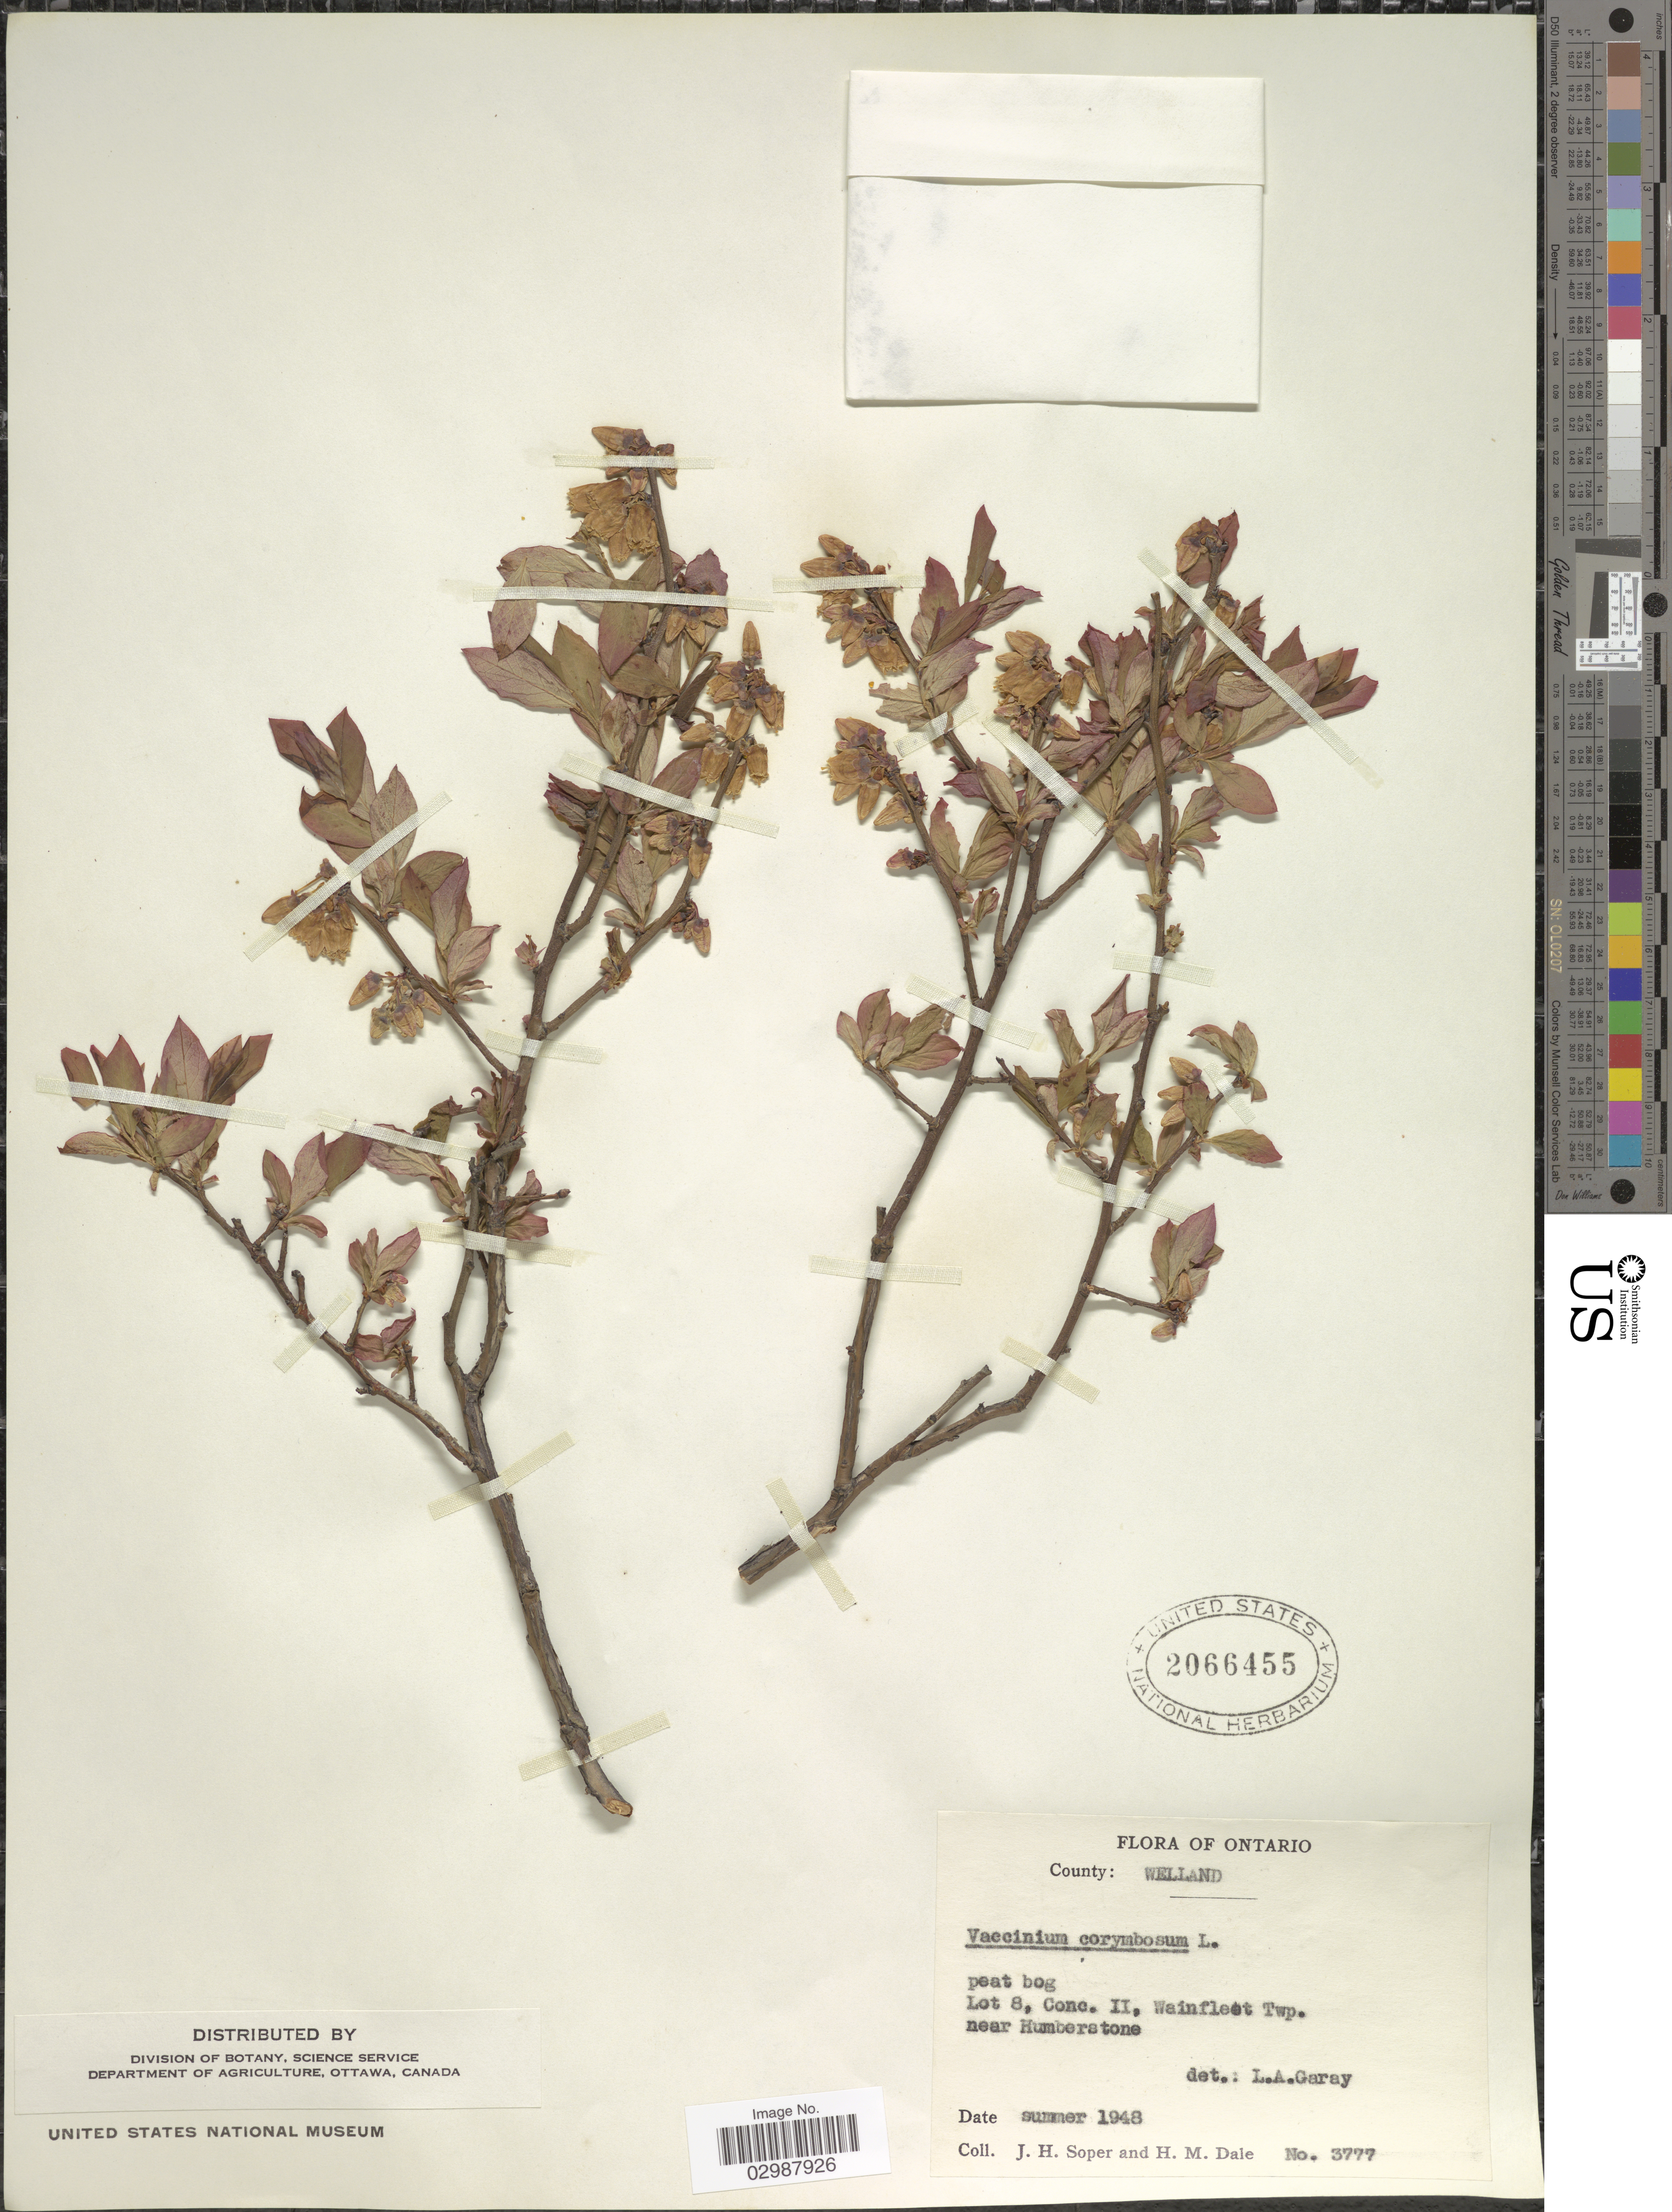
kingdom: Plantae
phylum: Tracheophyta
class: Magnoliopsida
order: Ericales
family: Ericaceae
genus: Vaccinium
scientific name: Vaccinium corymbosum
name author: L.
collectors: J. H. Soper & H. M. Dale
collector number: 3777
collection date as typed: summer 1948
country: Canada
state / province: Ontario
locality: County: Welland. Lot 8, Conc. II, Wainfleet Twp. near Humberstone.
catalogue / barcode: US 2066455